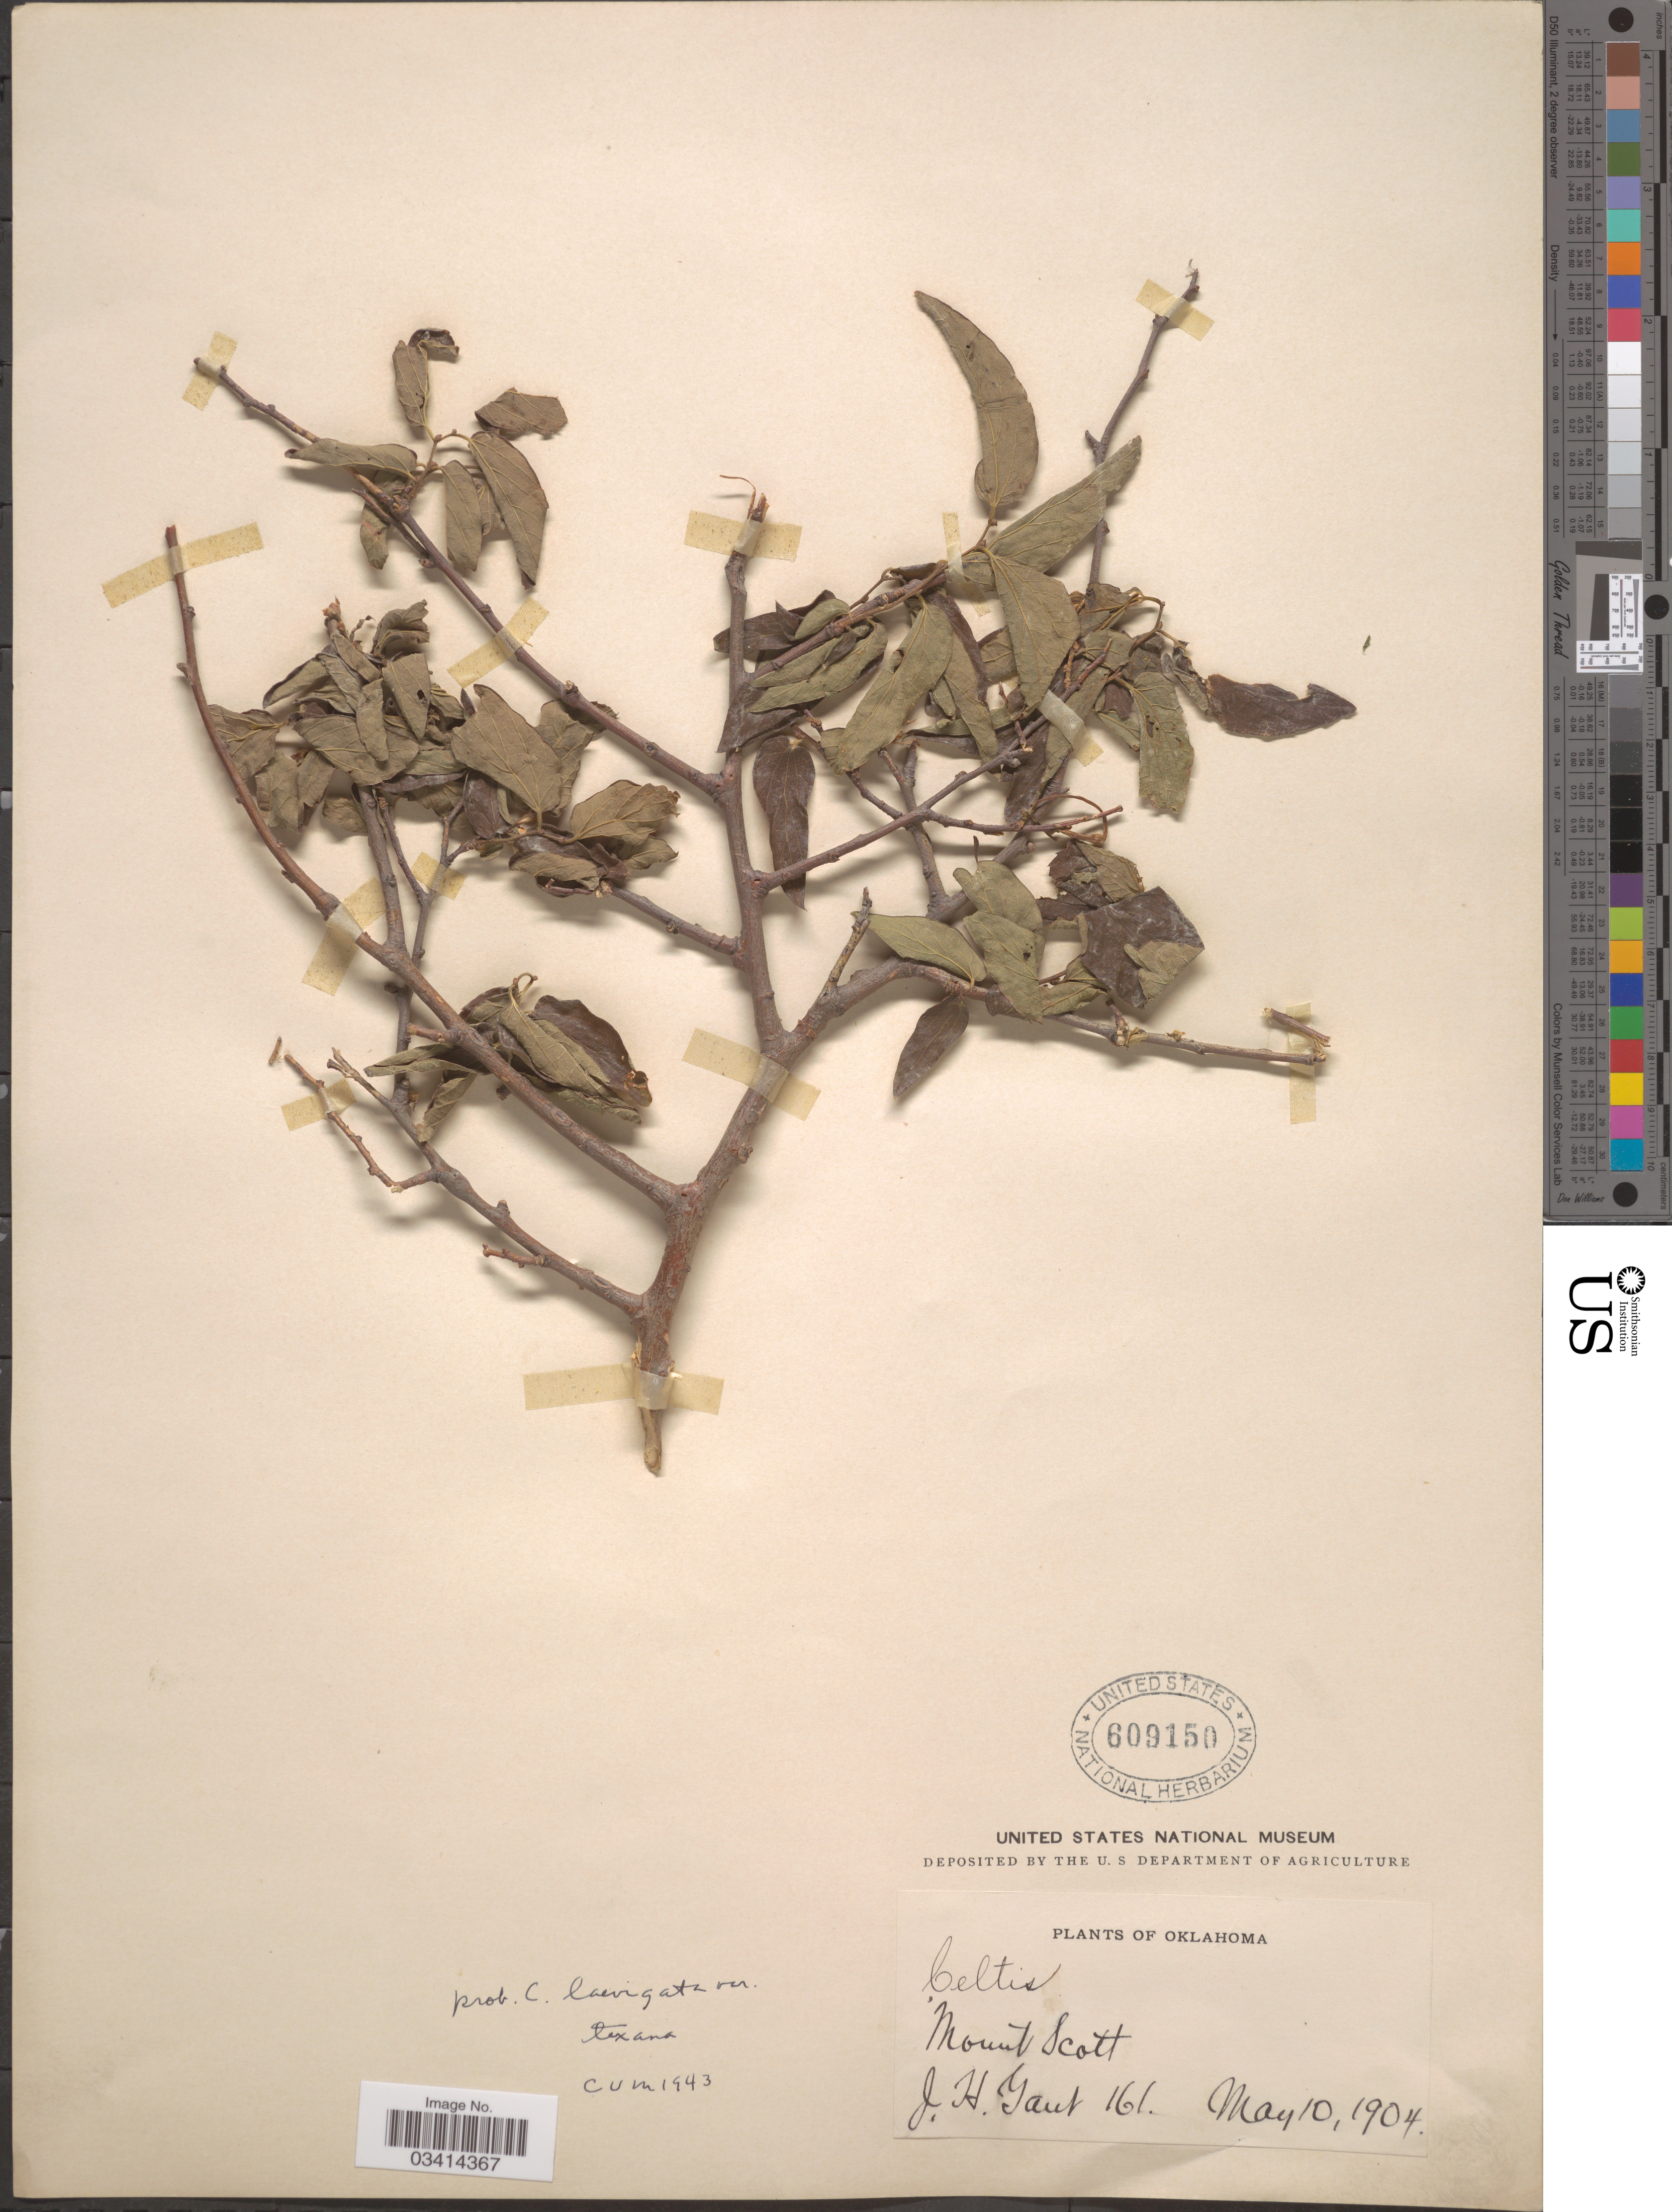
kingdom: Plantae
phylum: Tracheophyta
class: Magnoliopsida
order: Rosales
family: Cannabaceae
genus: Celtis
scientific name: Celtis sp.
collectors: J. Gaut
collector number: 161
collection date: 1904-05-10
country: United States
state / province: Oklahoma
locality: Mount Scott.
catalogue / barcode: US 609150